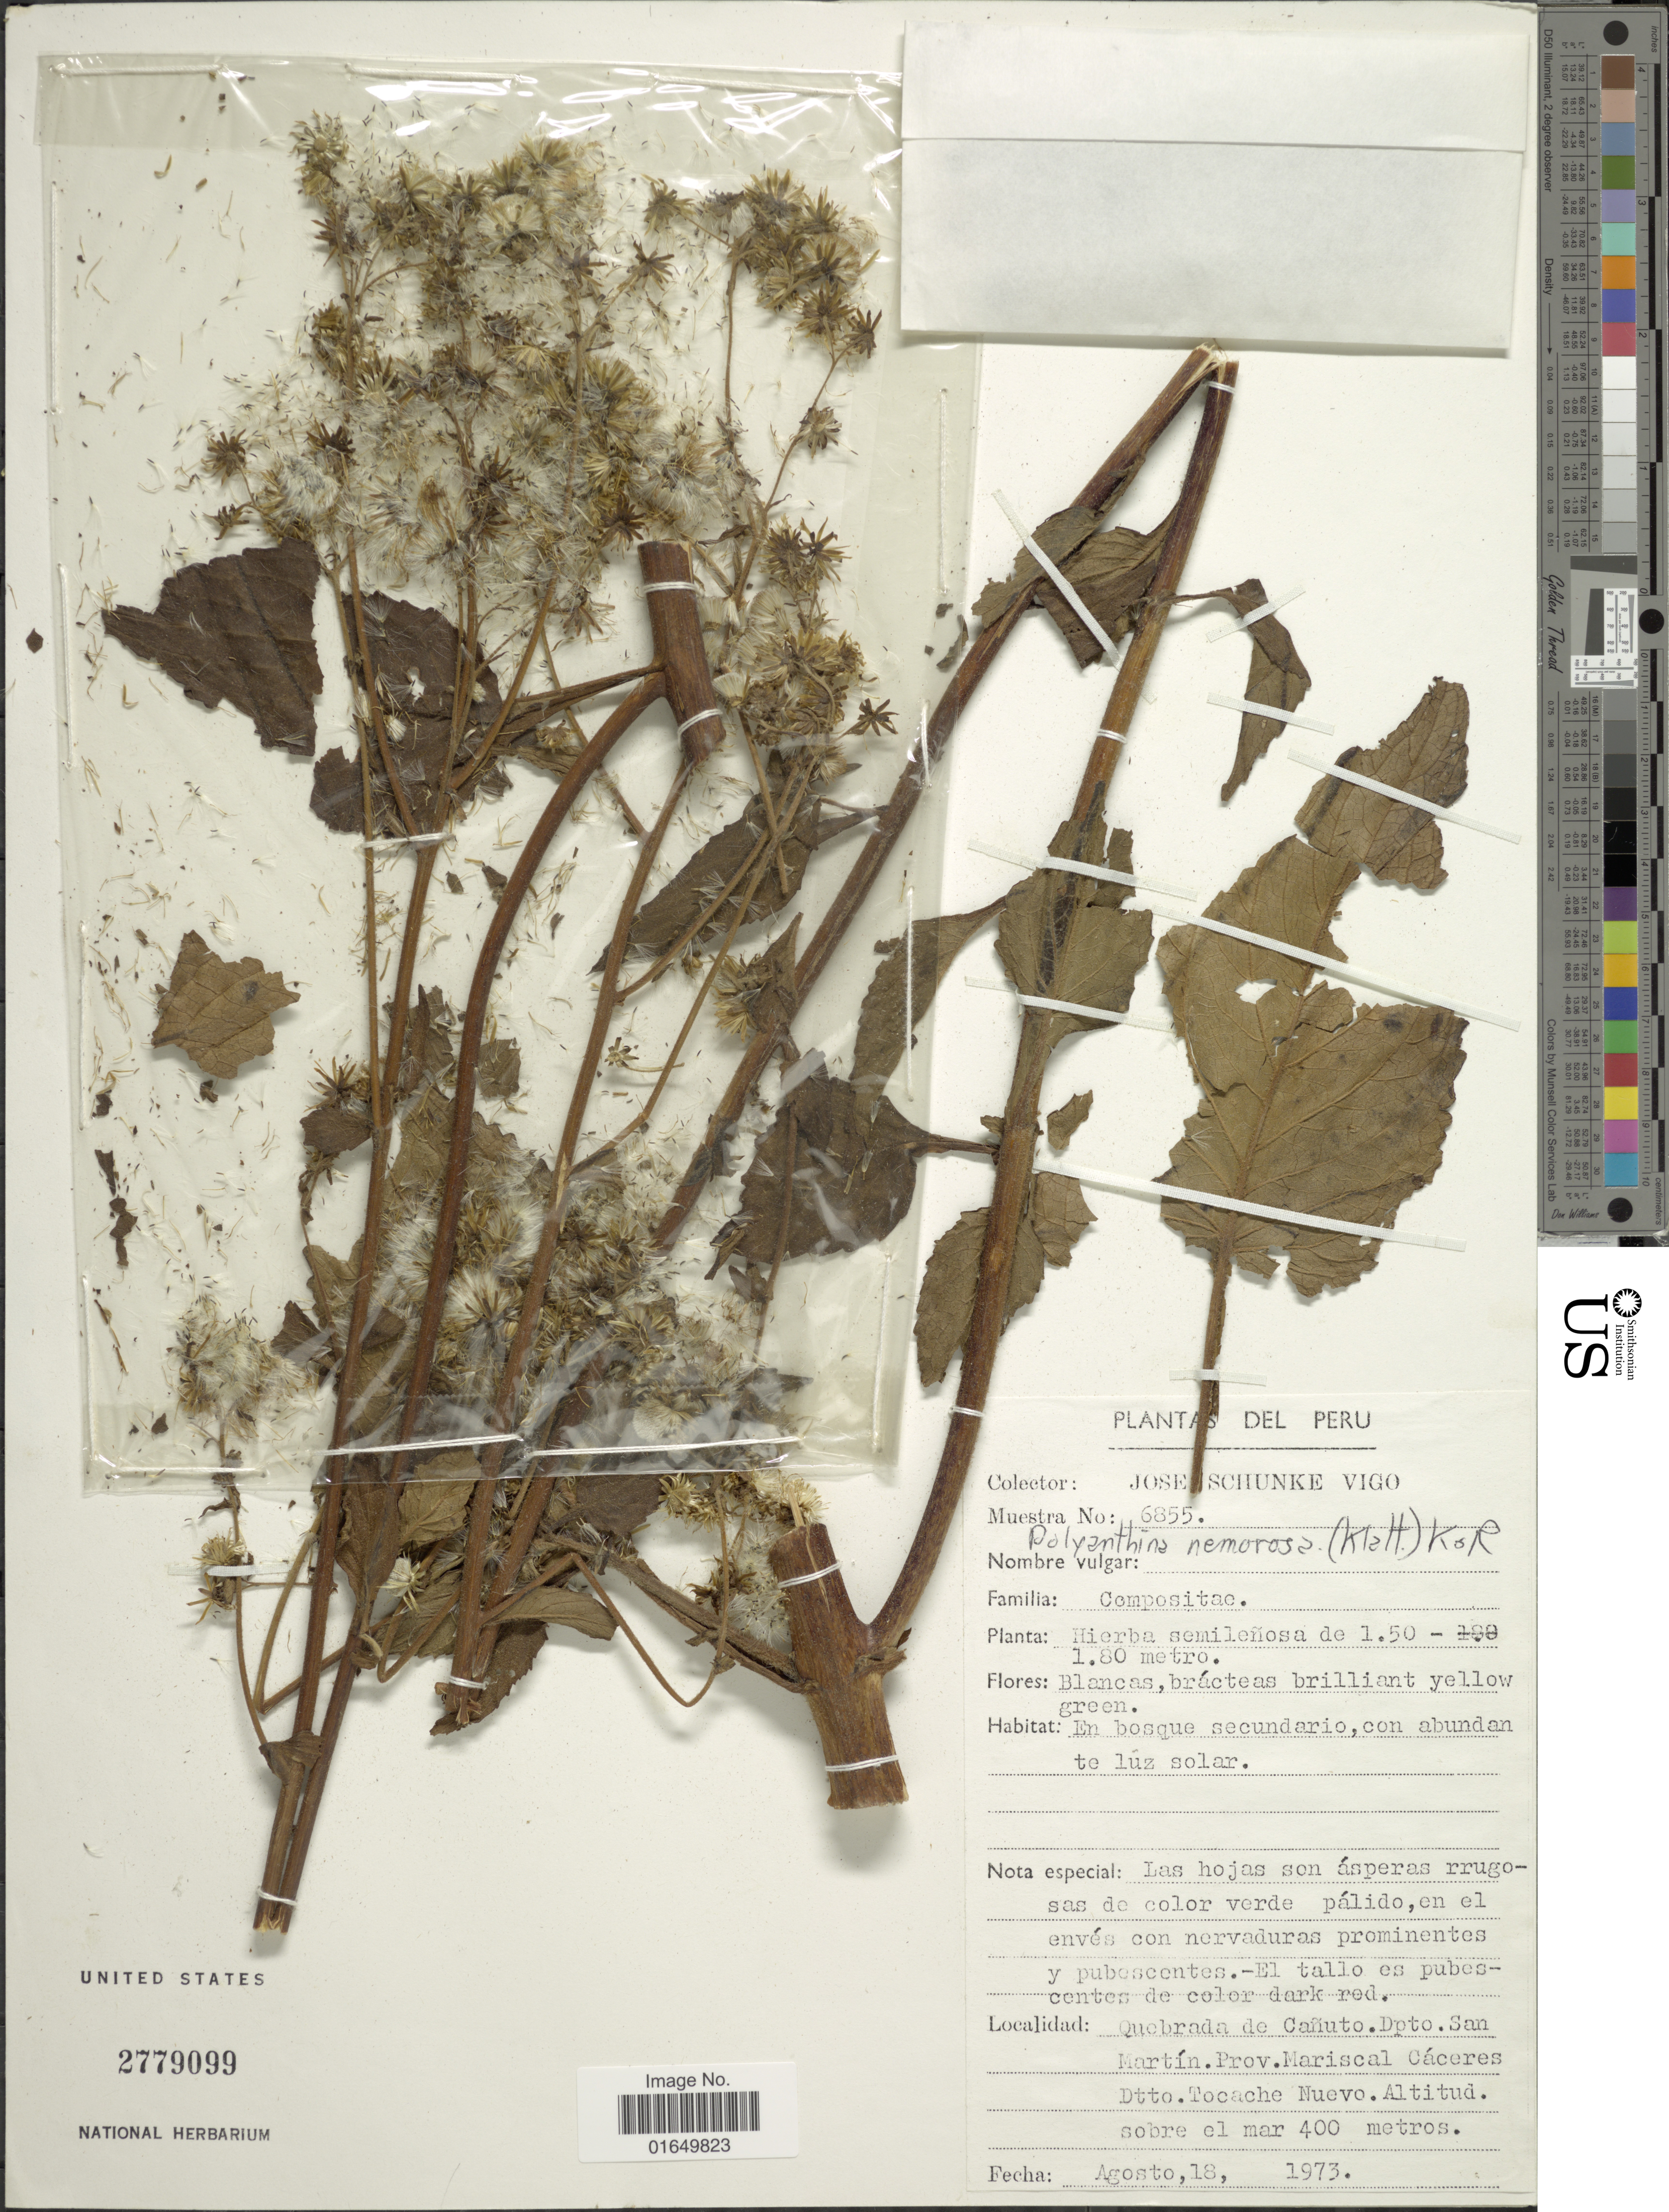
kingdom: Plantae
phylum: Tracheophyta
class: Magnoliopsida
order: Asterales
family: Asteraceae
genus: Polyanthina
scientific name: Polyanthina nemorosa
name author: (Klatt) R.M. King & H. Rob.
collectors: J. Schunke Vigo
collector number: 6855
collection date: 1973-08-18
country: Peru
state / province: San Martín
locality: Quebrada de Cañuto. Prov. Mariscal Cáceres, Dtto. Tocache Nuevo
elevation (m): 400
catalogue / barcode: US 2779099